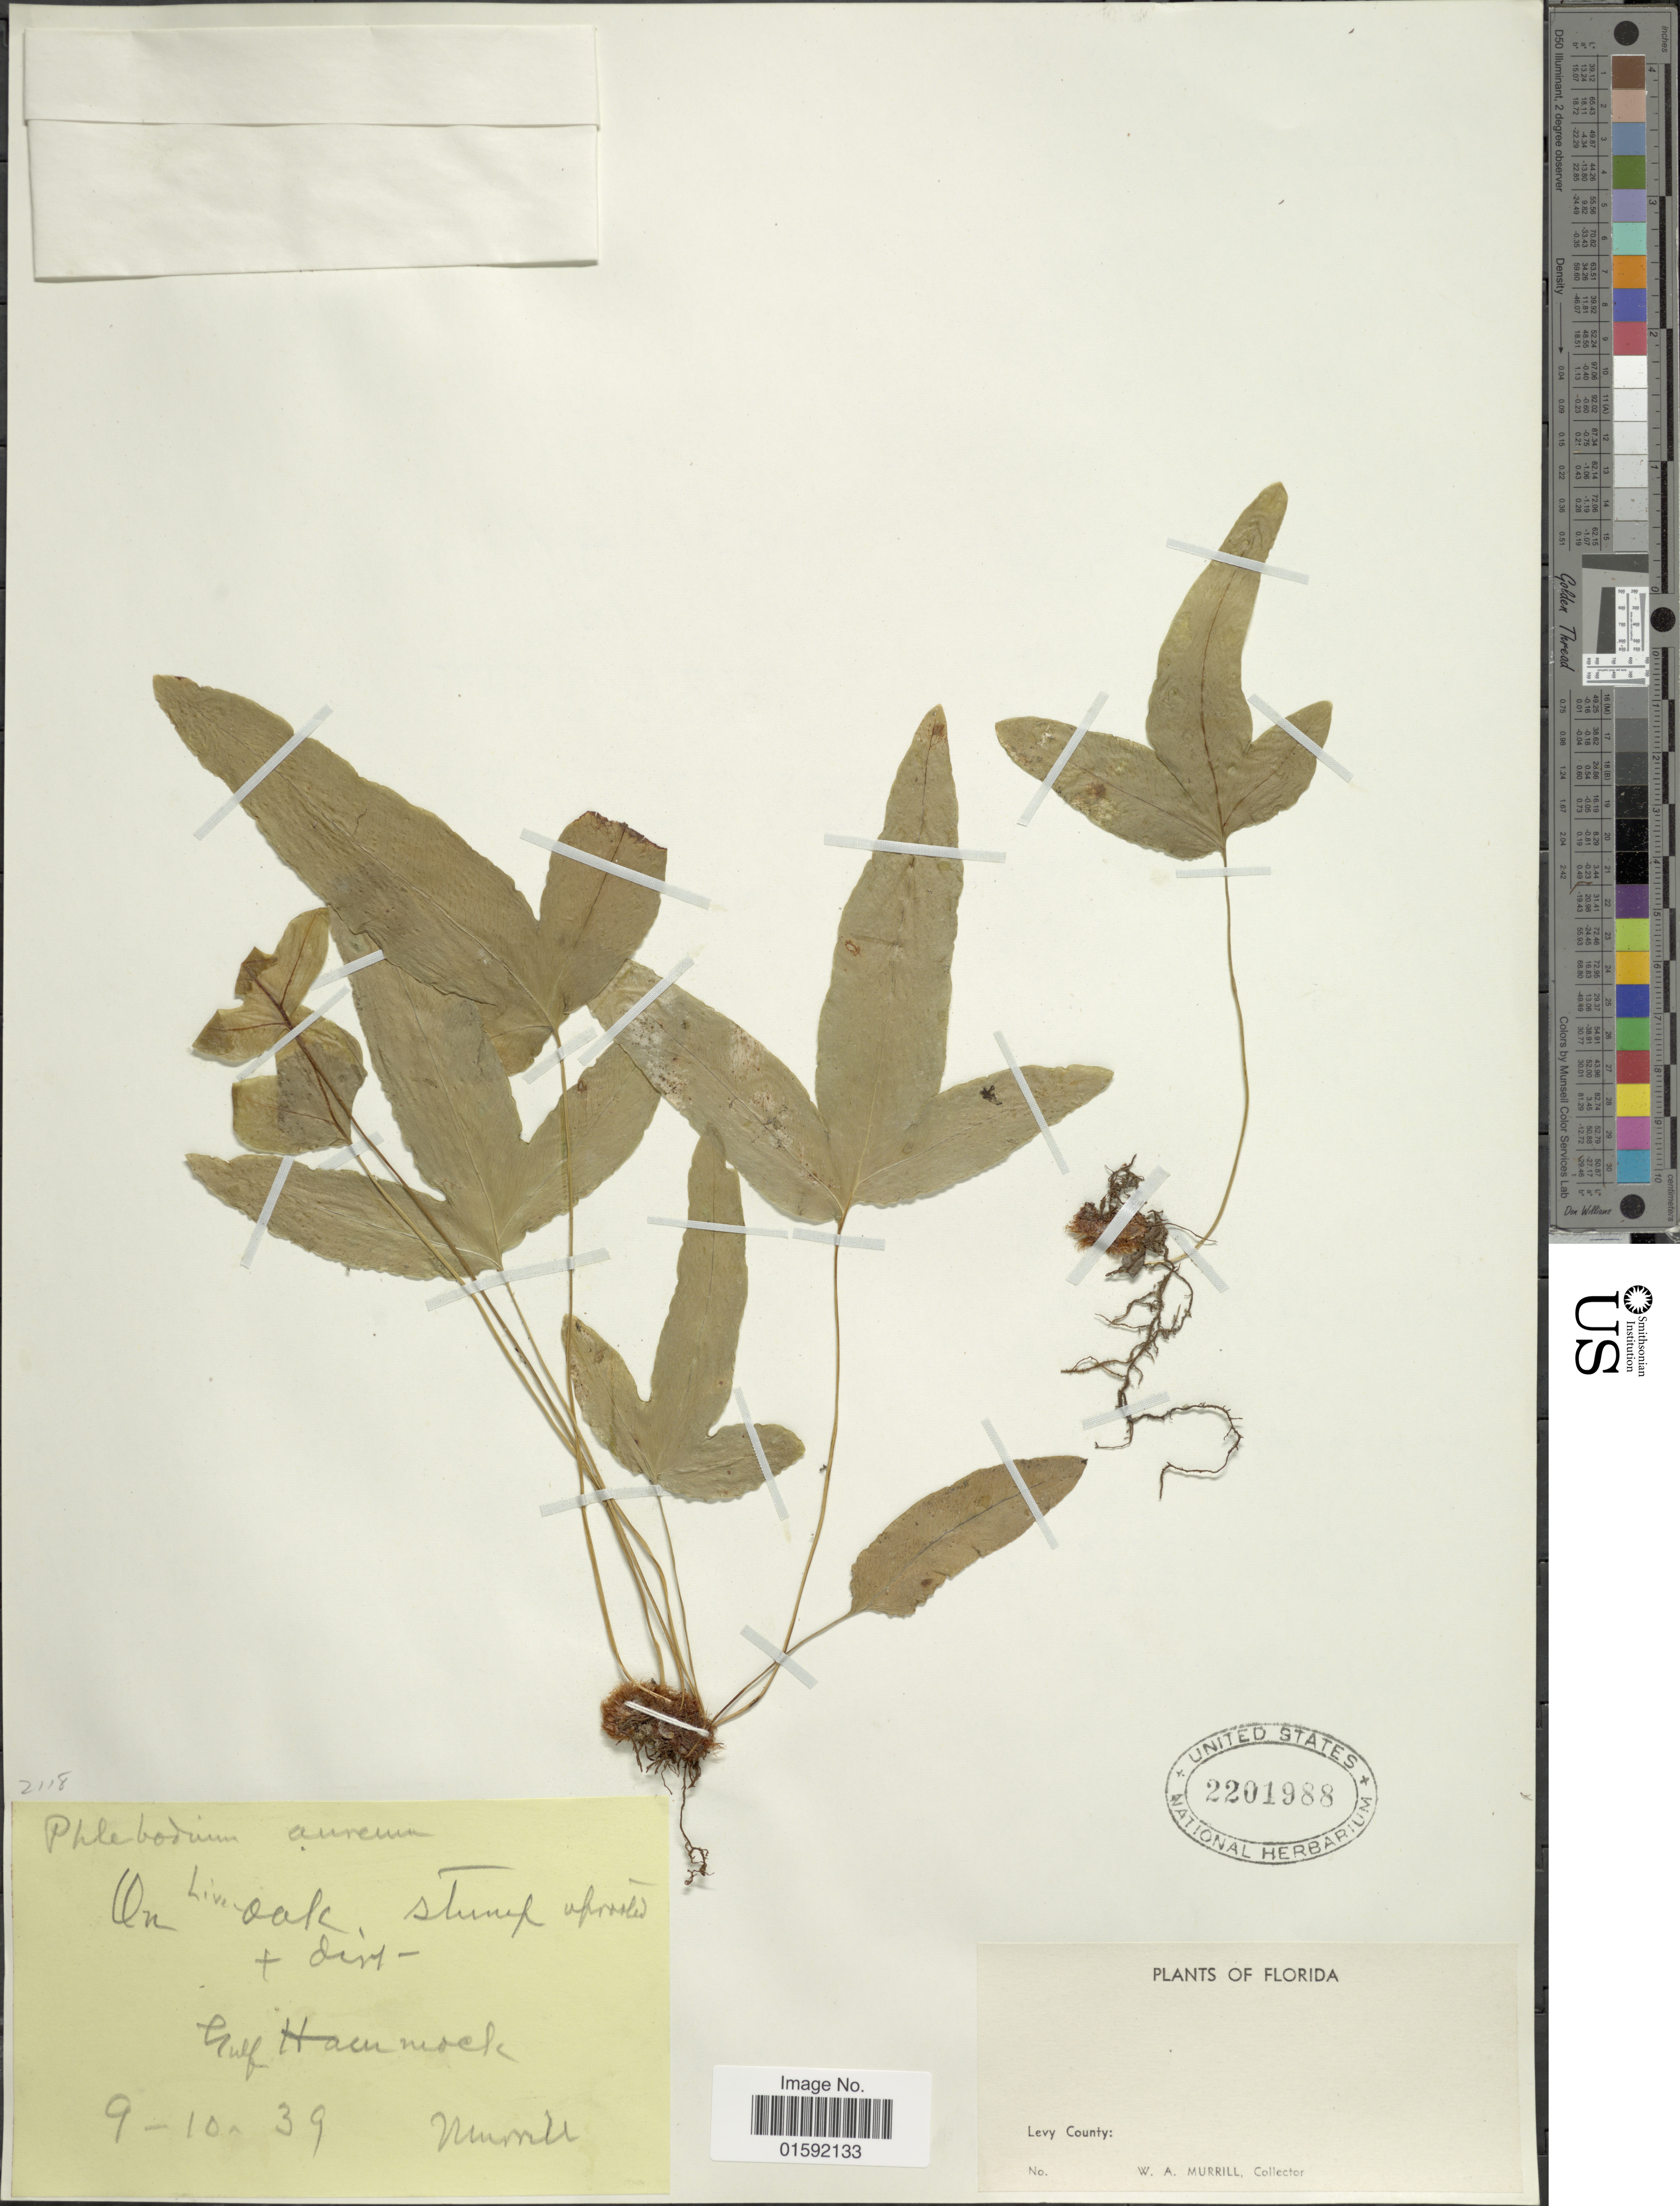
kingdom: Plantae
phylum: Tracheophyta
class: Polypodiopsida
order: Polypodiales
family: Polypodiaceae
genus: Phlebodium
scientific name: Phlebodium aureum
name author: (L.) J. Sm.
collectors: W. A. Murrill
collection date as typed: Transcribed d/m/y: 10/9/39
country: United States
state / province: Florida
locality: Levy County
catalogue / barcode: US 2201988